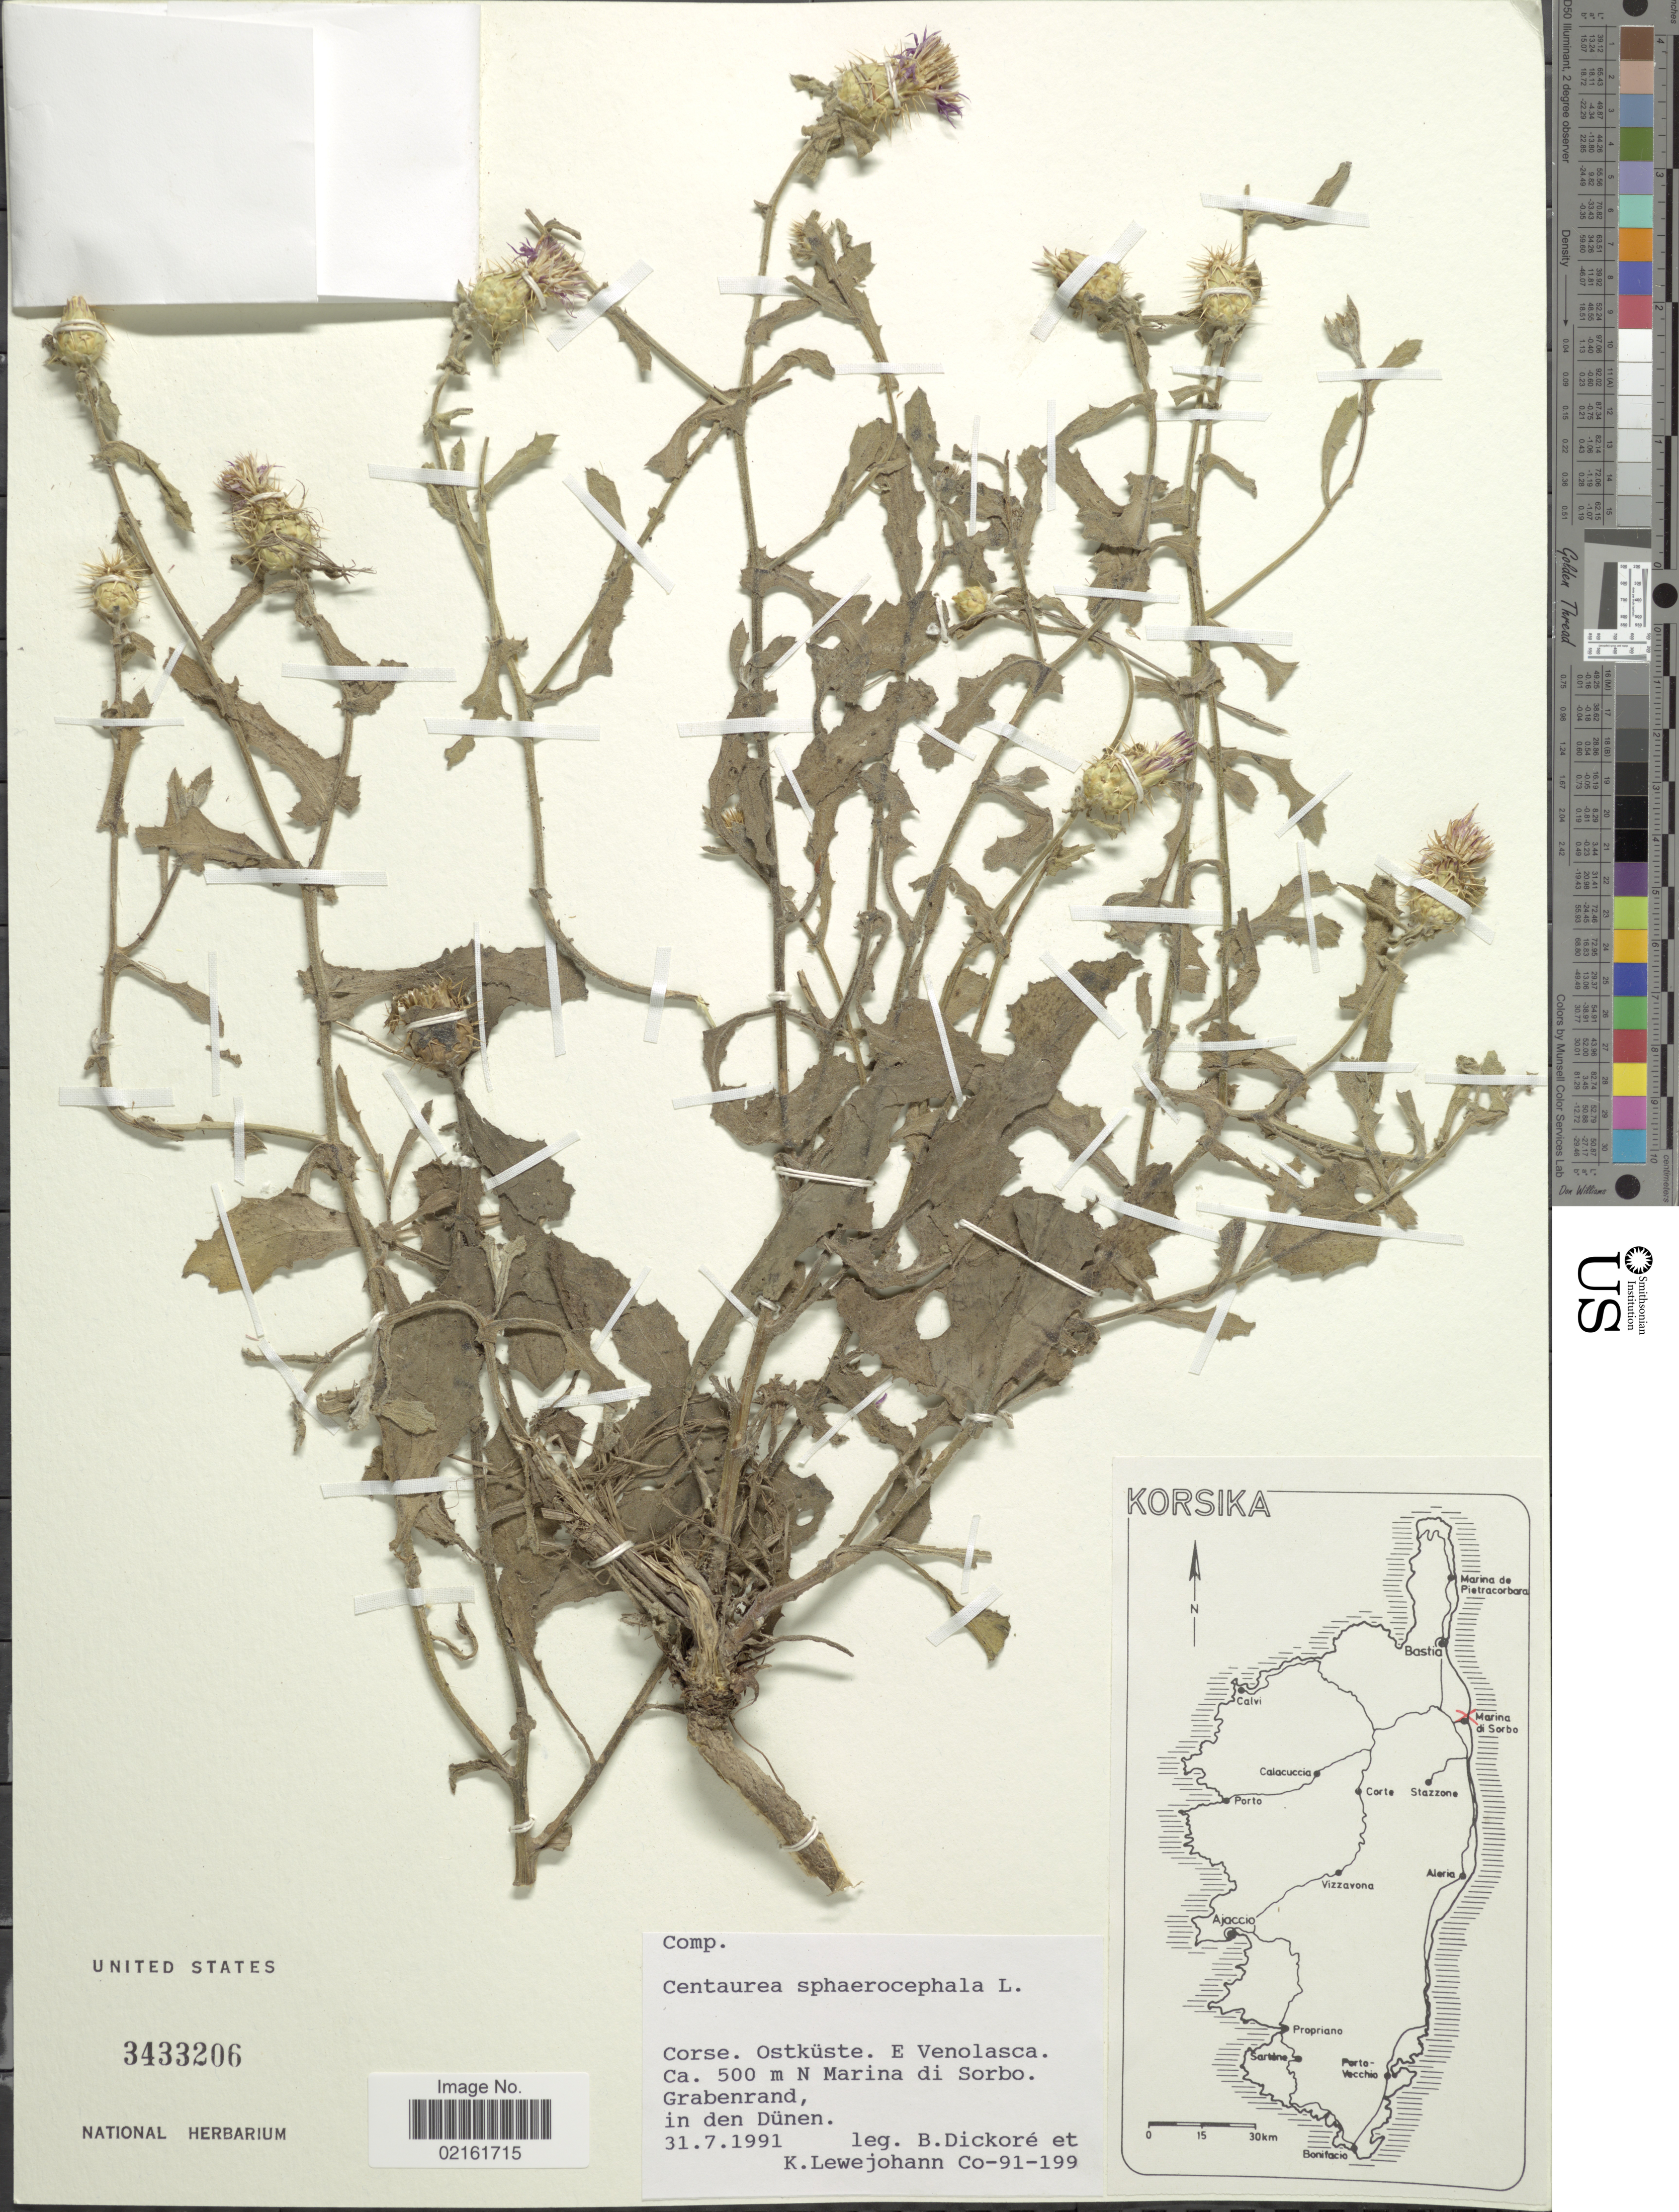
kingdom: Plantae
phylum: Tracheophyta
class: Magnoliopsida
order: Asterales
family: Asteraceae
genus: Centaurea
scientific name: Centaurea sphaerocephala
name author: L.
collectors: B. Dickoré & K. Lewejohann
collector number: Co-91-199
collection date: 1991-07-31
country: France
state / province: Corsica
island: Corse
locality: Corse. Ostküste. E Venolasca. Ca. 500 m N Marina di Sorbo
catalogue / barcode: US 3433206